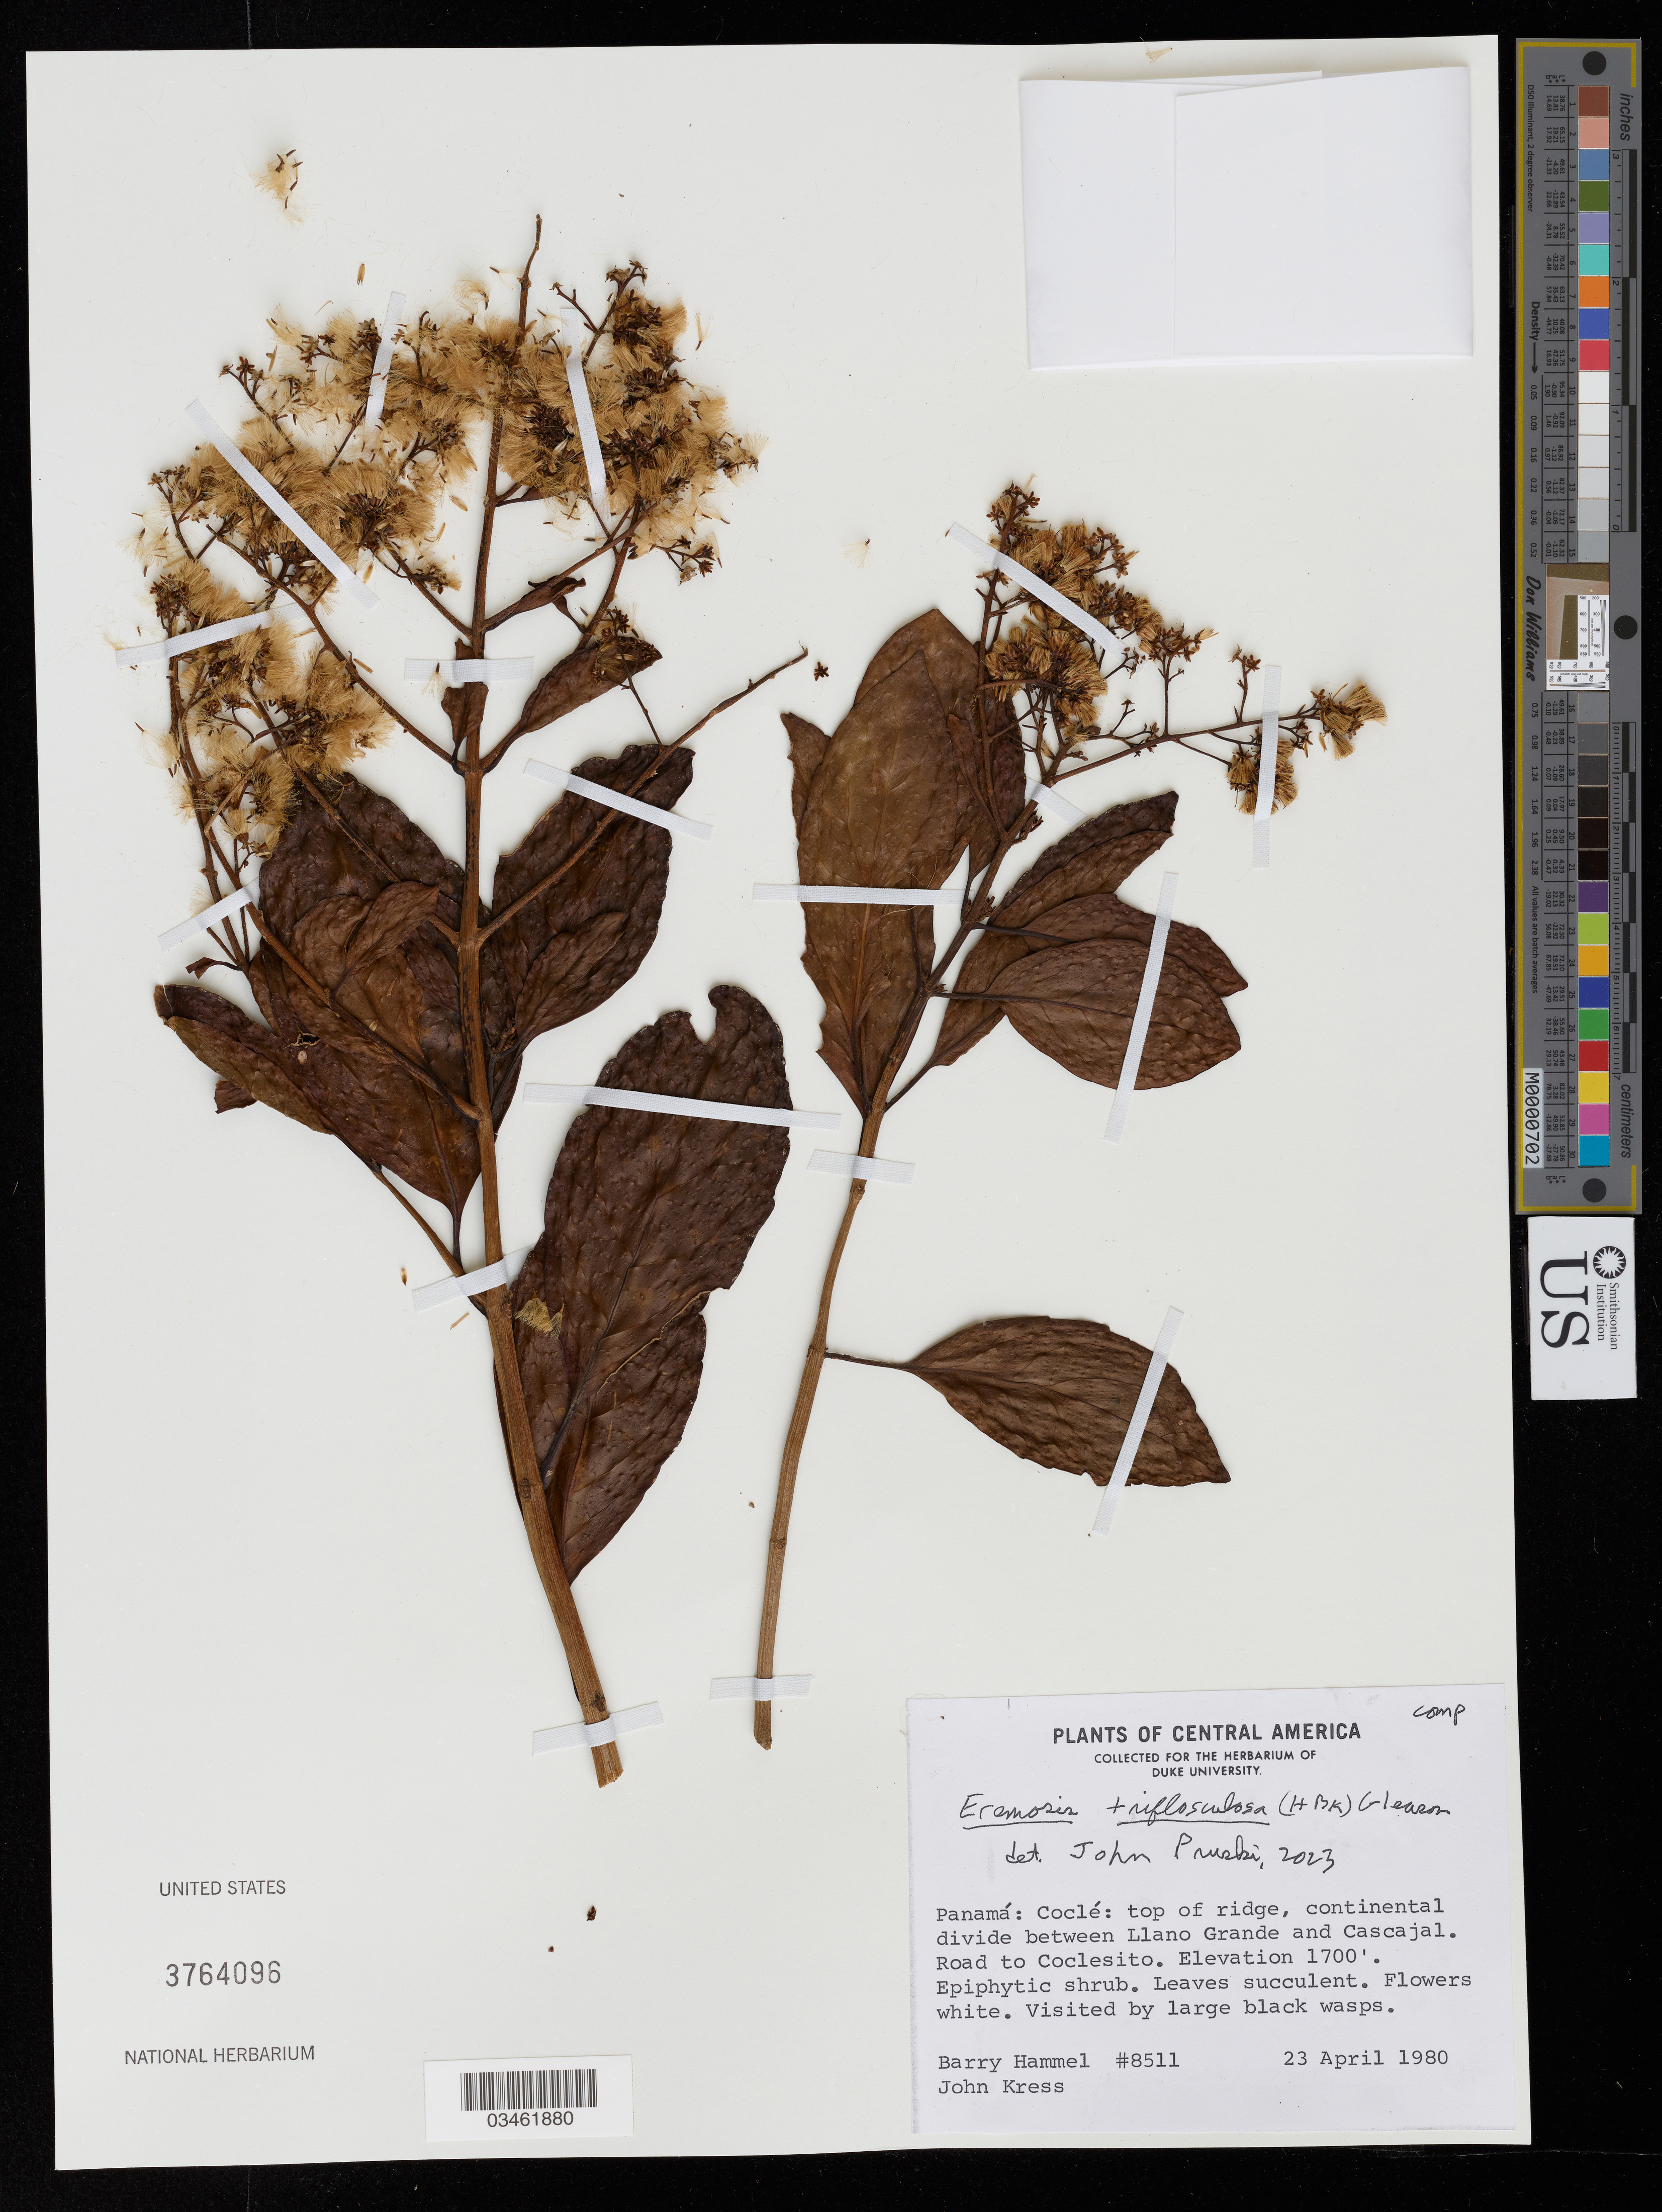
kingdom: Plantae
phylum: Tracheophyta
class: Magnoliopsida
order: Asterales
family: Asteraceae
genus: Eremosis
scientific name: Eremosis triflosculosa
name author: (Kunth) Gleason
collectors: B. Hammel & J. Kress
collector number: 8511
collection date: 1980-04-23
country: Panama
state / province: Cocle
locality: Top of ridge, continental divide between Llano Grande and Cascajal. Road to Coclesito.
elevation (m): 518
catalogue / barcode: US 3764096